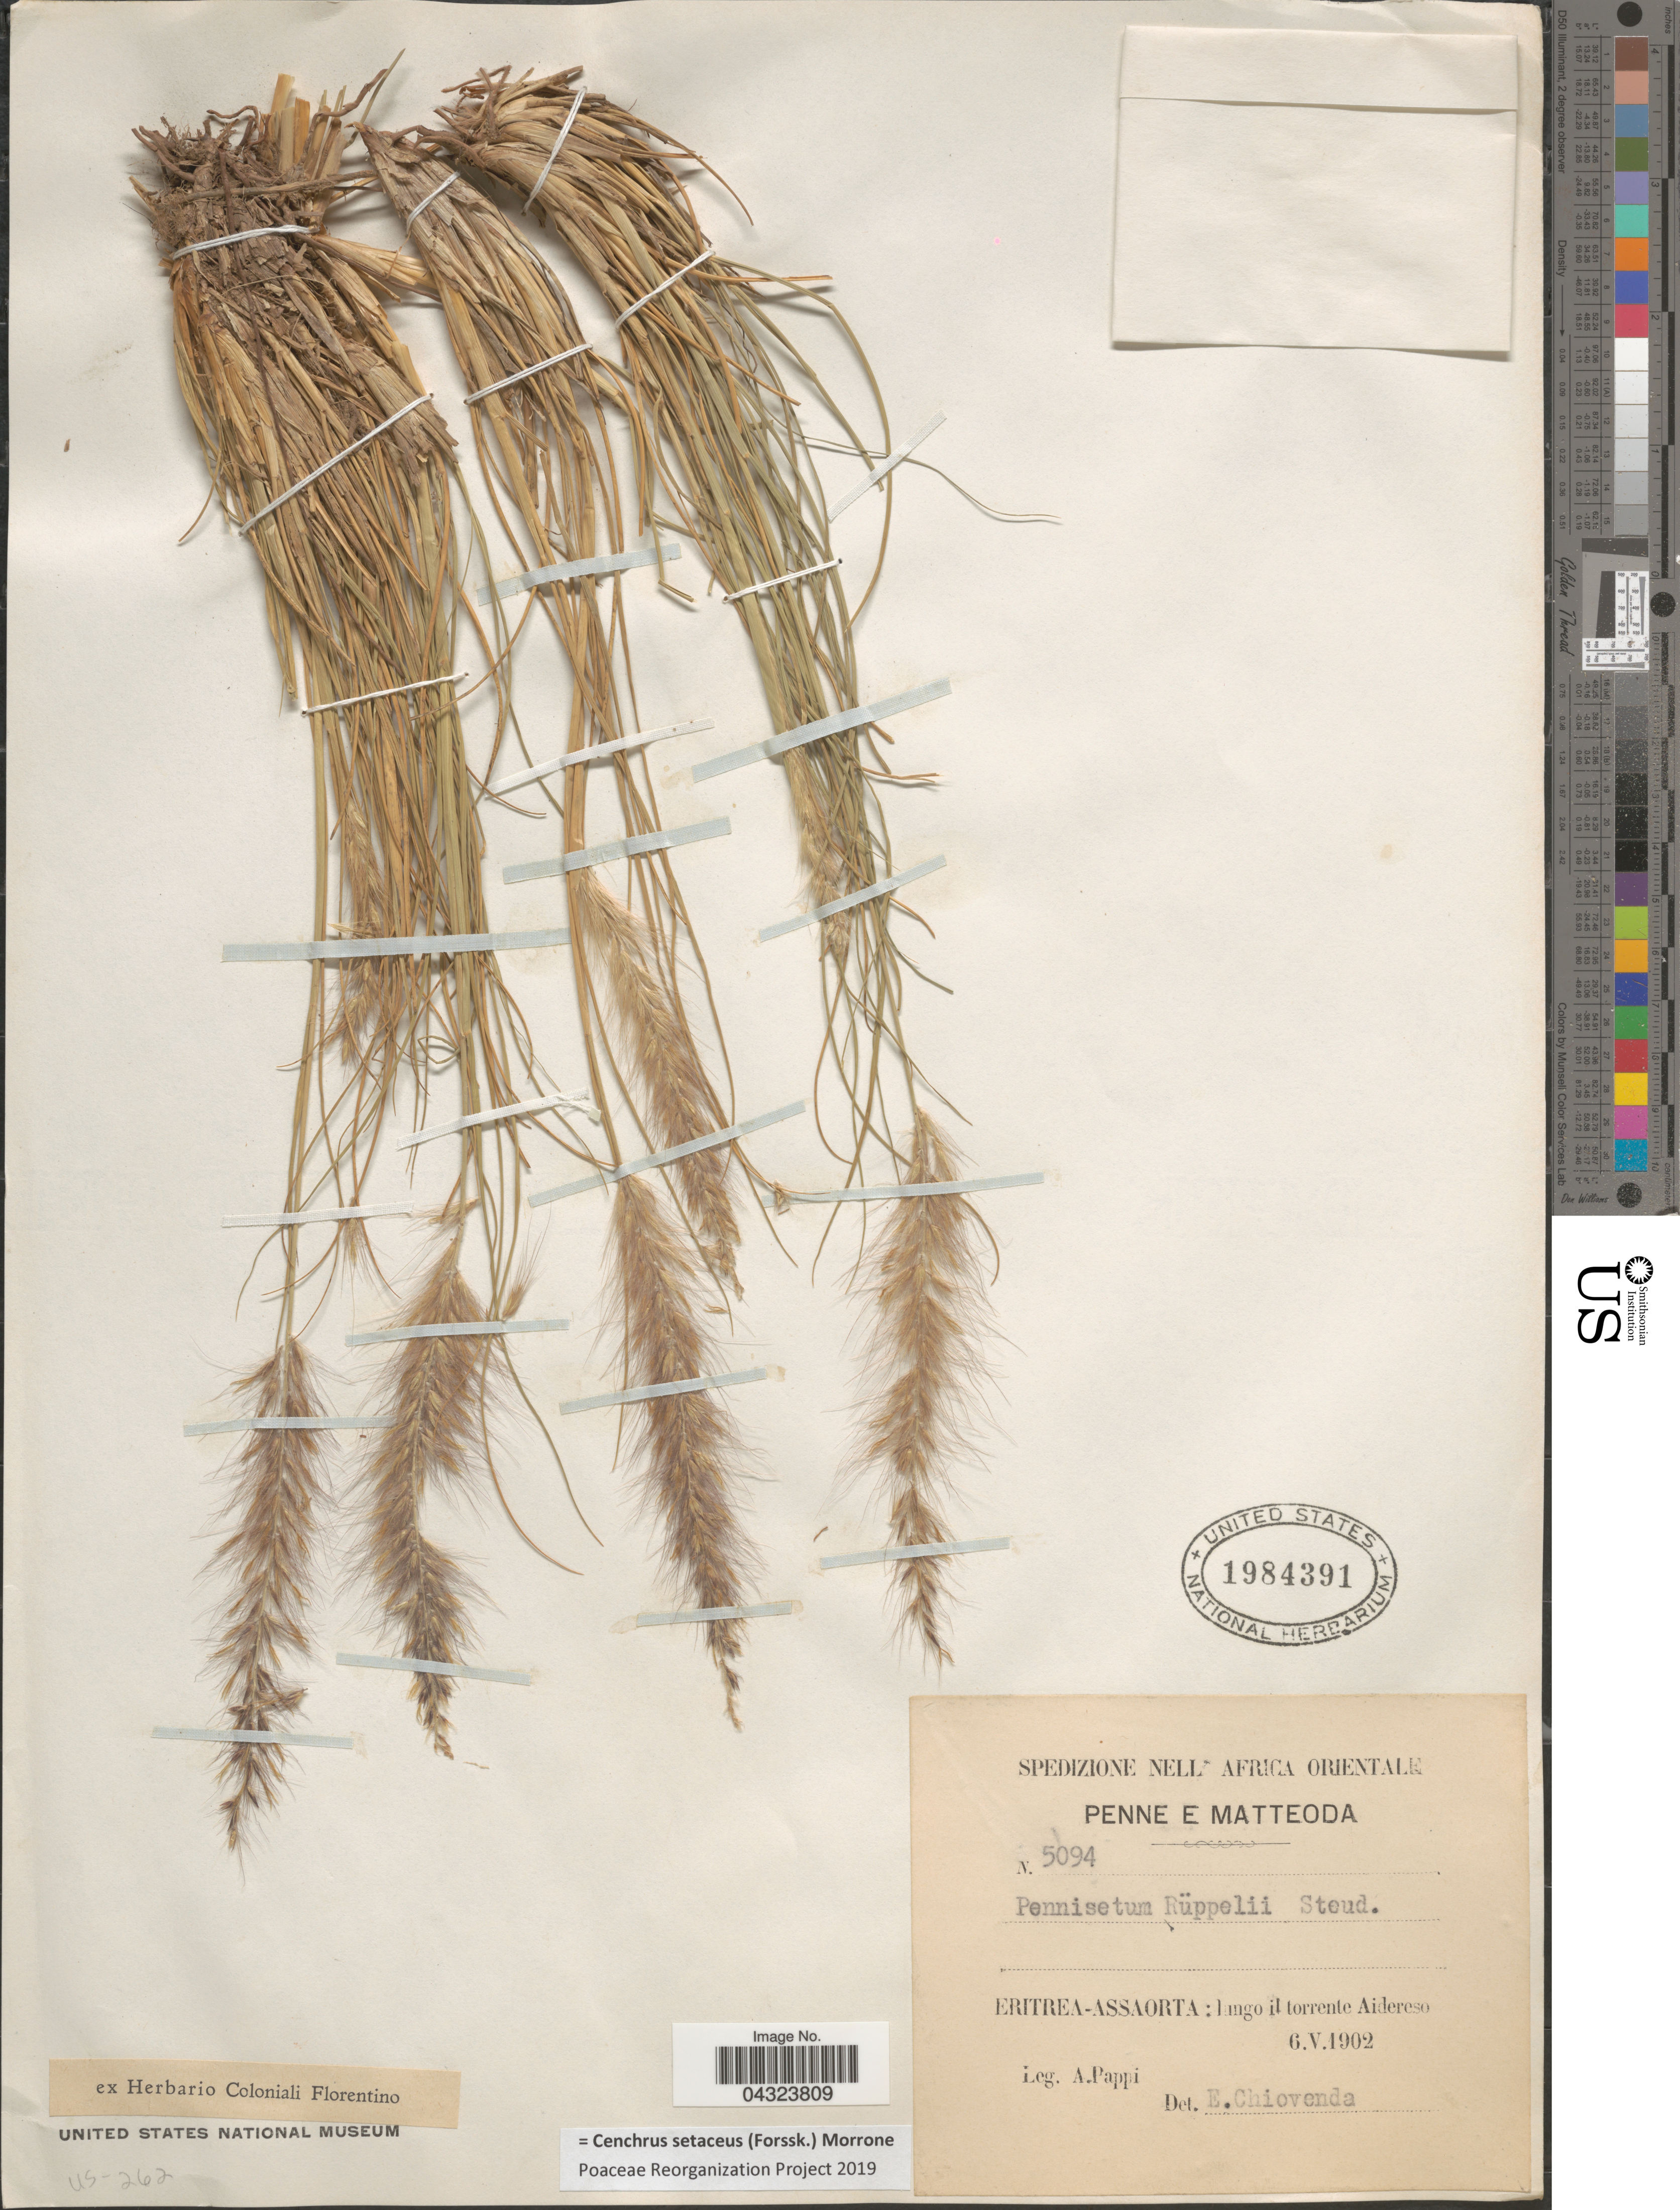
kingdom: Plantae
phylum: Tracheophyta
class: Liliopsida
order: Poales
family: Poaceae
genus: Cenchrus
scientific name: Cenchrus setaceus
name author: (Forssk.) Morrone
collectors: A. Pappi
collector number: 5094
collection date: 1902-05-06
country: Eritrea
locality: Africa Orientale. Assorta: Lungo il torrente Aidereso.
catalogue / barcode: US 1984391